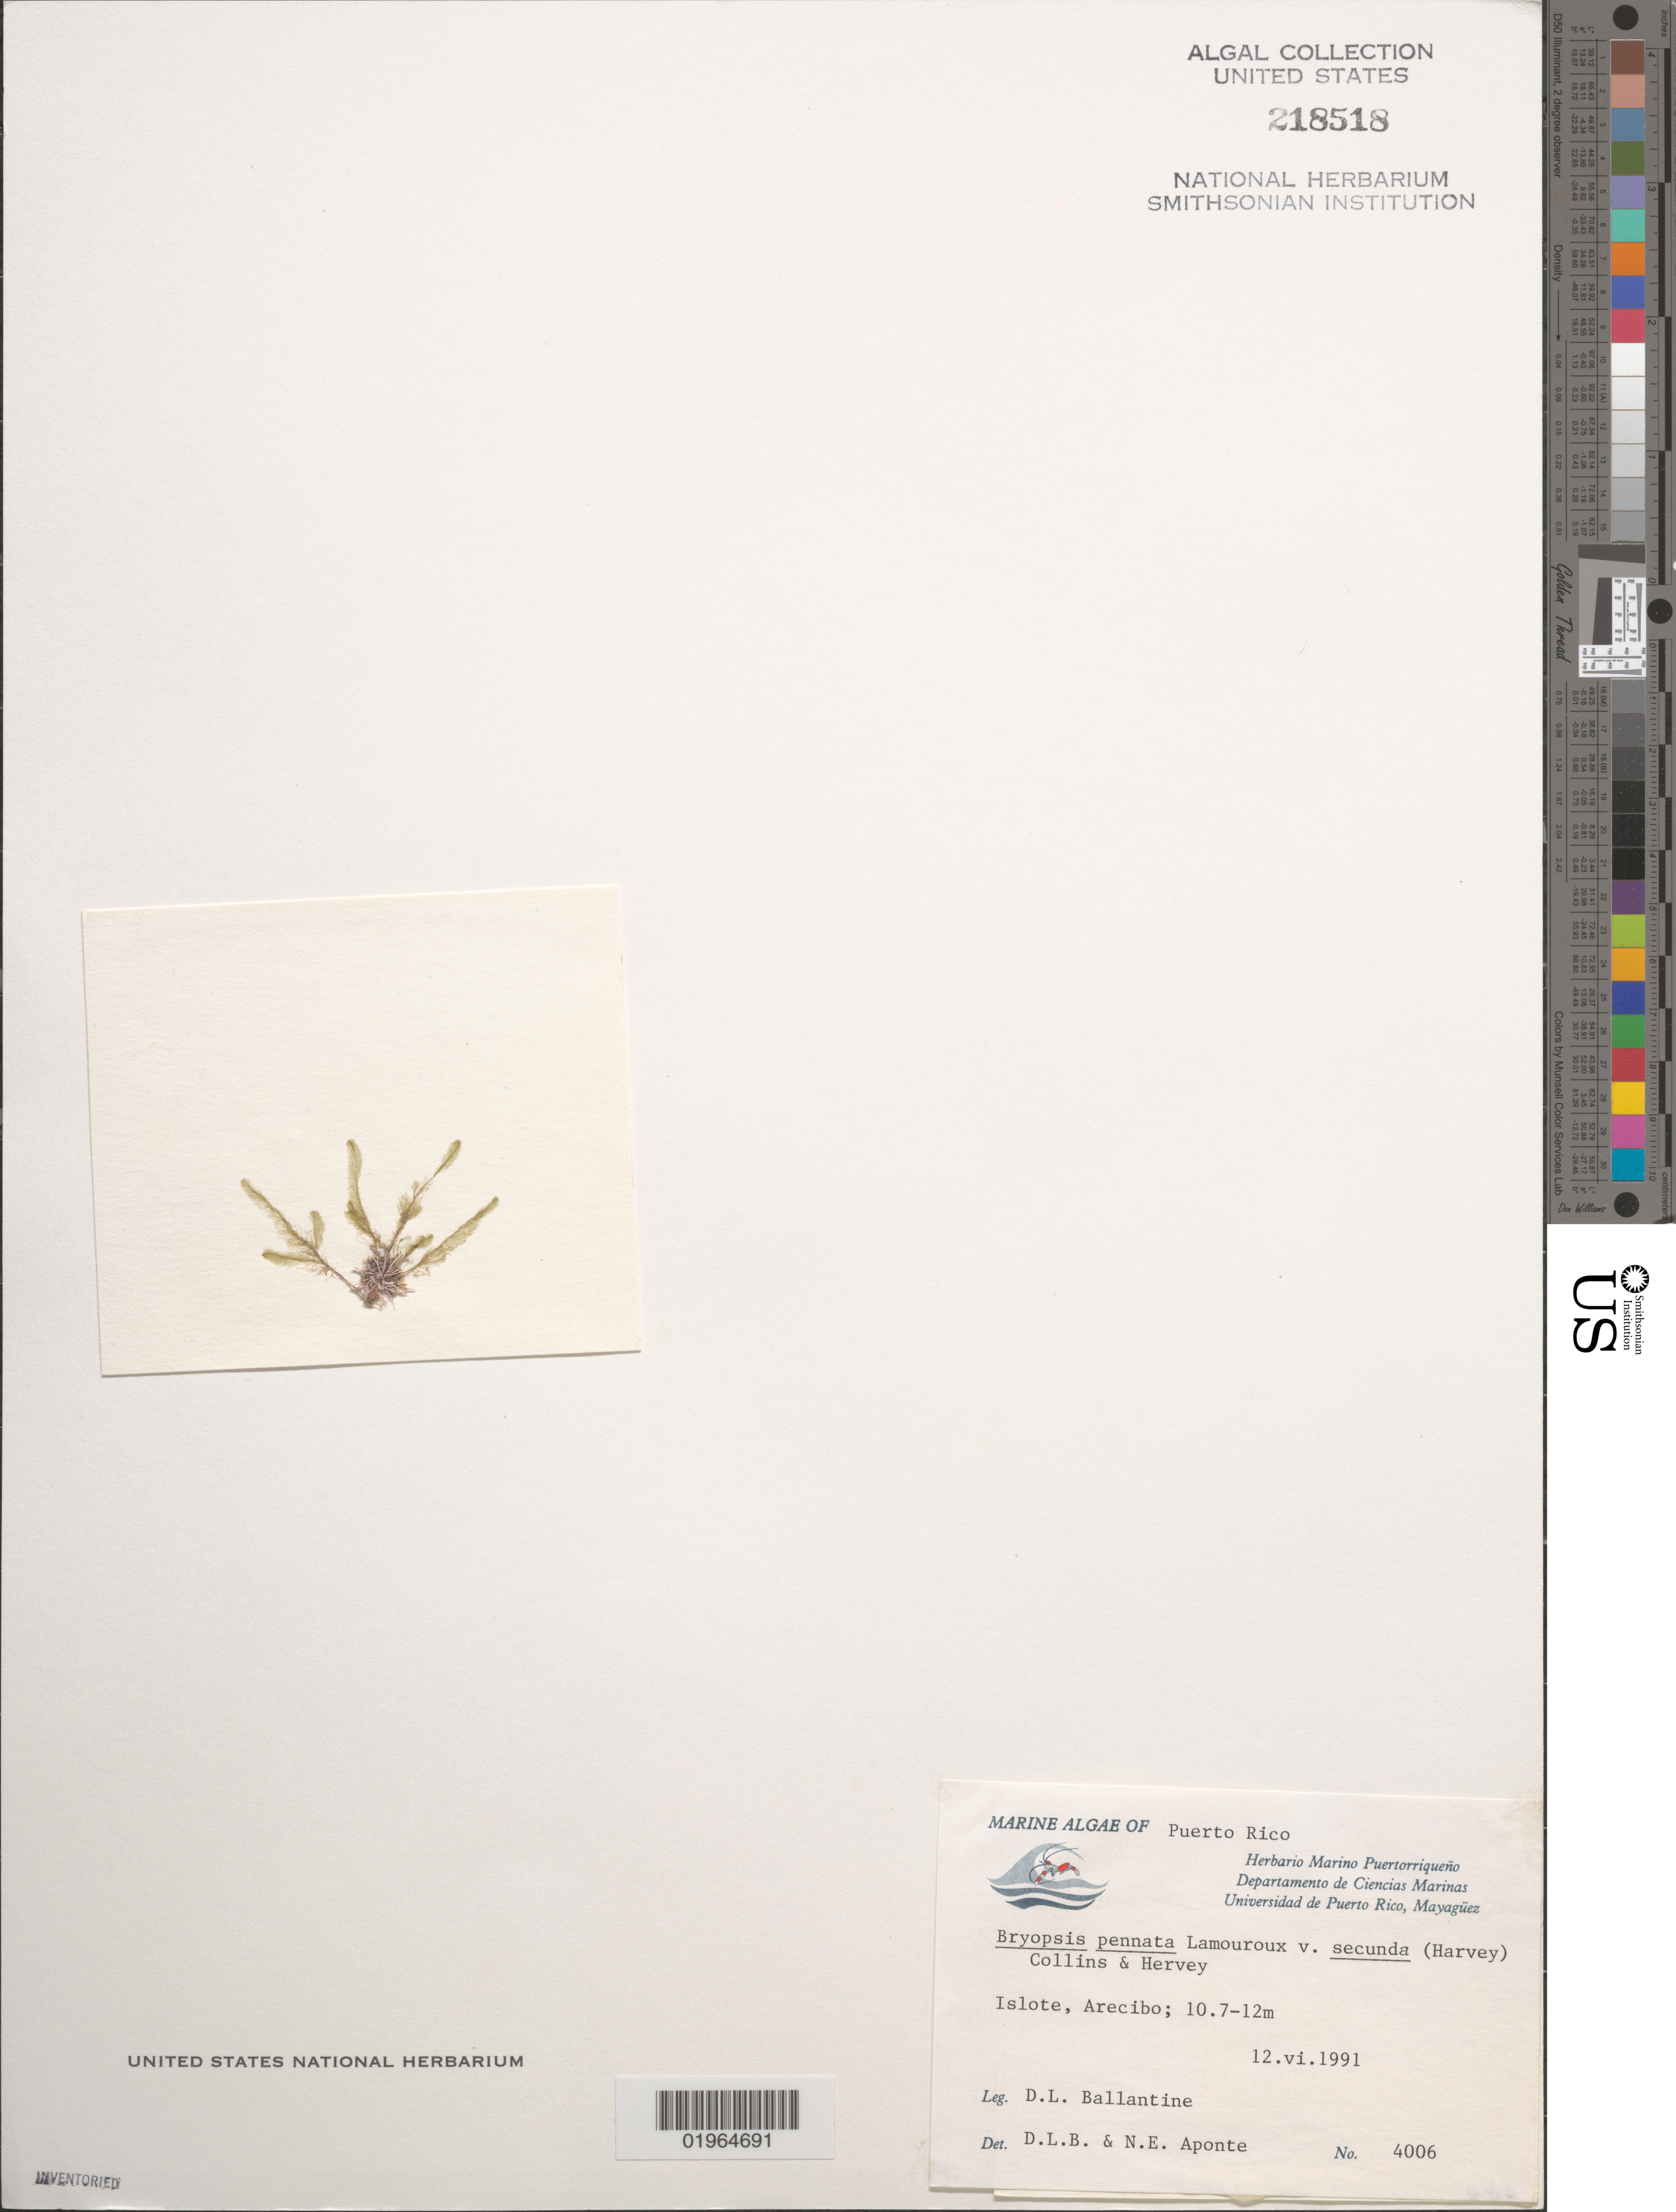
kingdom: Plantae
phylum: Chlorophyta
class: Ulvophyceae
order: Bryopsidales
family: Bryopsidaceae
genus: Bryopsis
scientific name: Bryopsis pennata var. secunda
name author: (Harv.) Collins & Herv.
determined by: Ballantine, D. L.; Aponte, N. E.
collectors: D.L. Ballantine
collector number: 4006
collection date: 1991-06-12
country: Puerto Rico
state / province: Arecibo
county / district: Islote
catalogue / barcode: US 218518